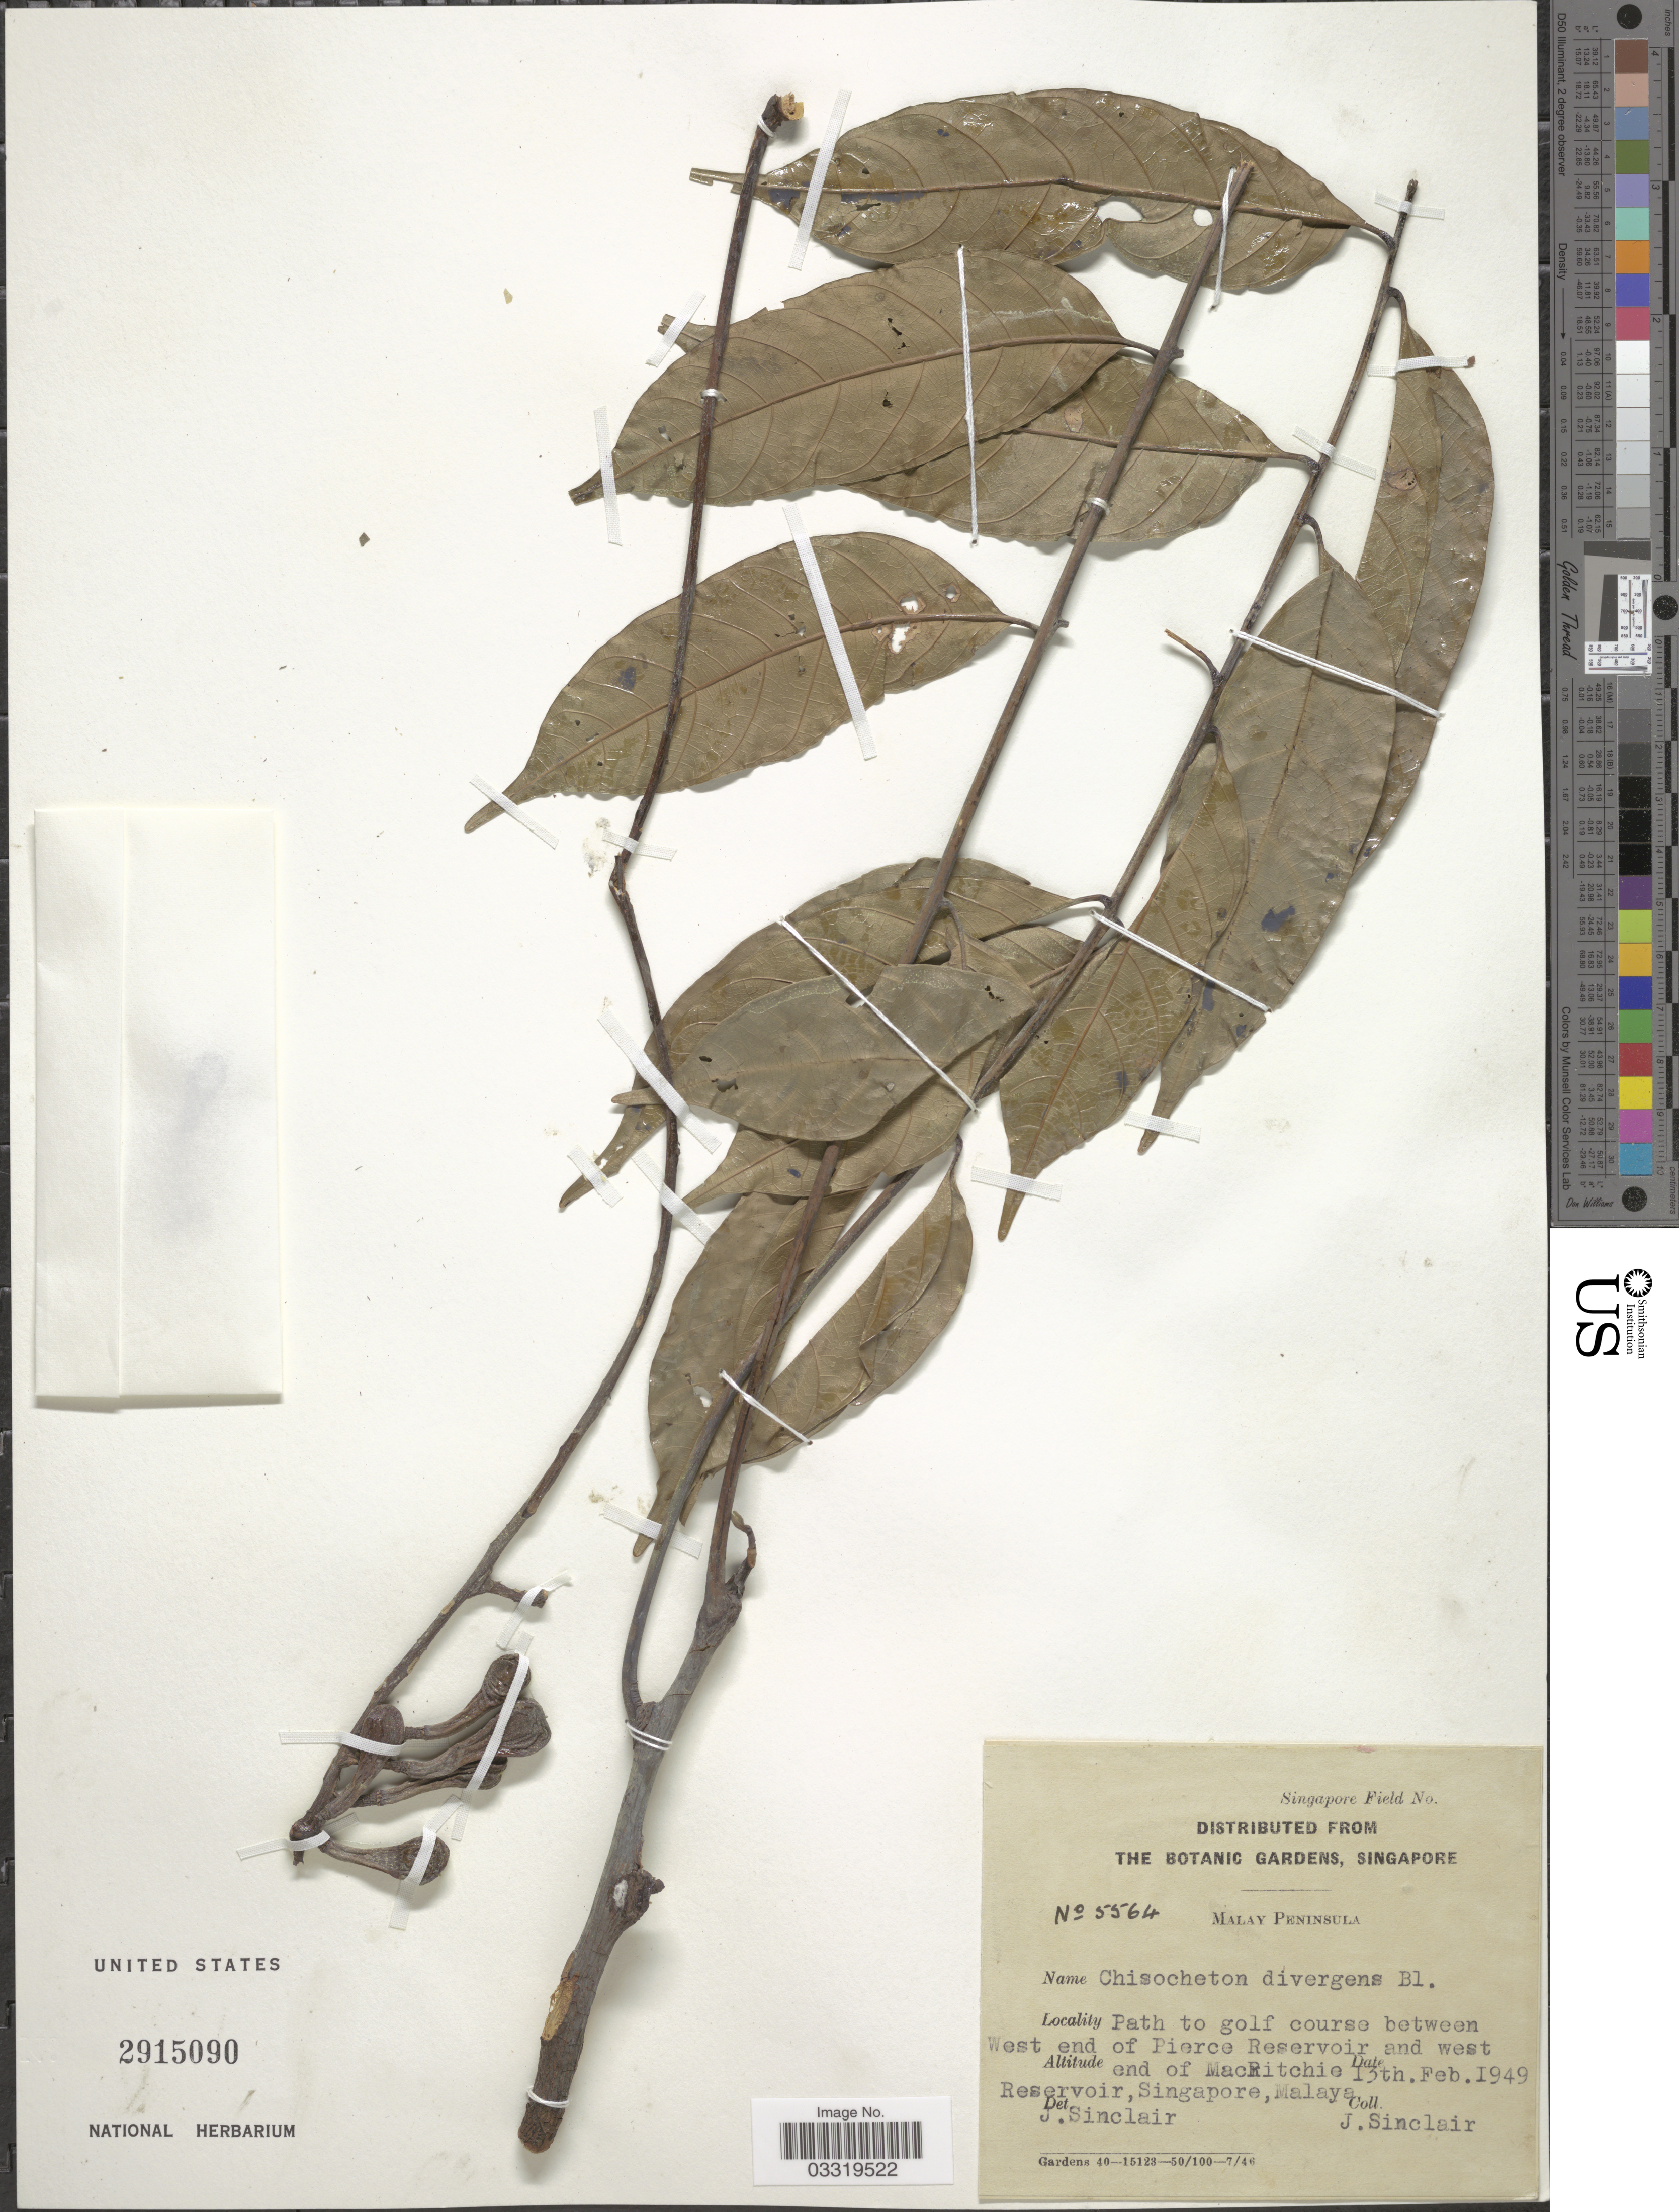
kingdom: Plantae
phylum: Tracheophyta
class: Magnoliopsida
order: Sapindales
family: Meliaceae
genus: Chisocheton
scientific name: Chisocheton patens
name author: Blume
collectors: J. Sinclair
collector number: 5564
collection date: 1949-02-13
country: Singapore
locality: Path to golf course between West end of Pierce Reservoir and west end of MacRitchie Reservoir, Malaya.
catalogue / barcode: US 2915090